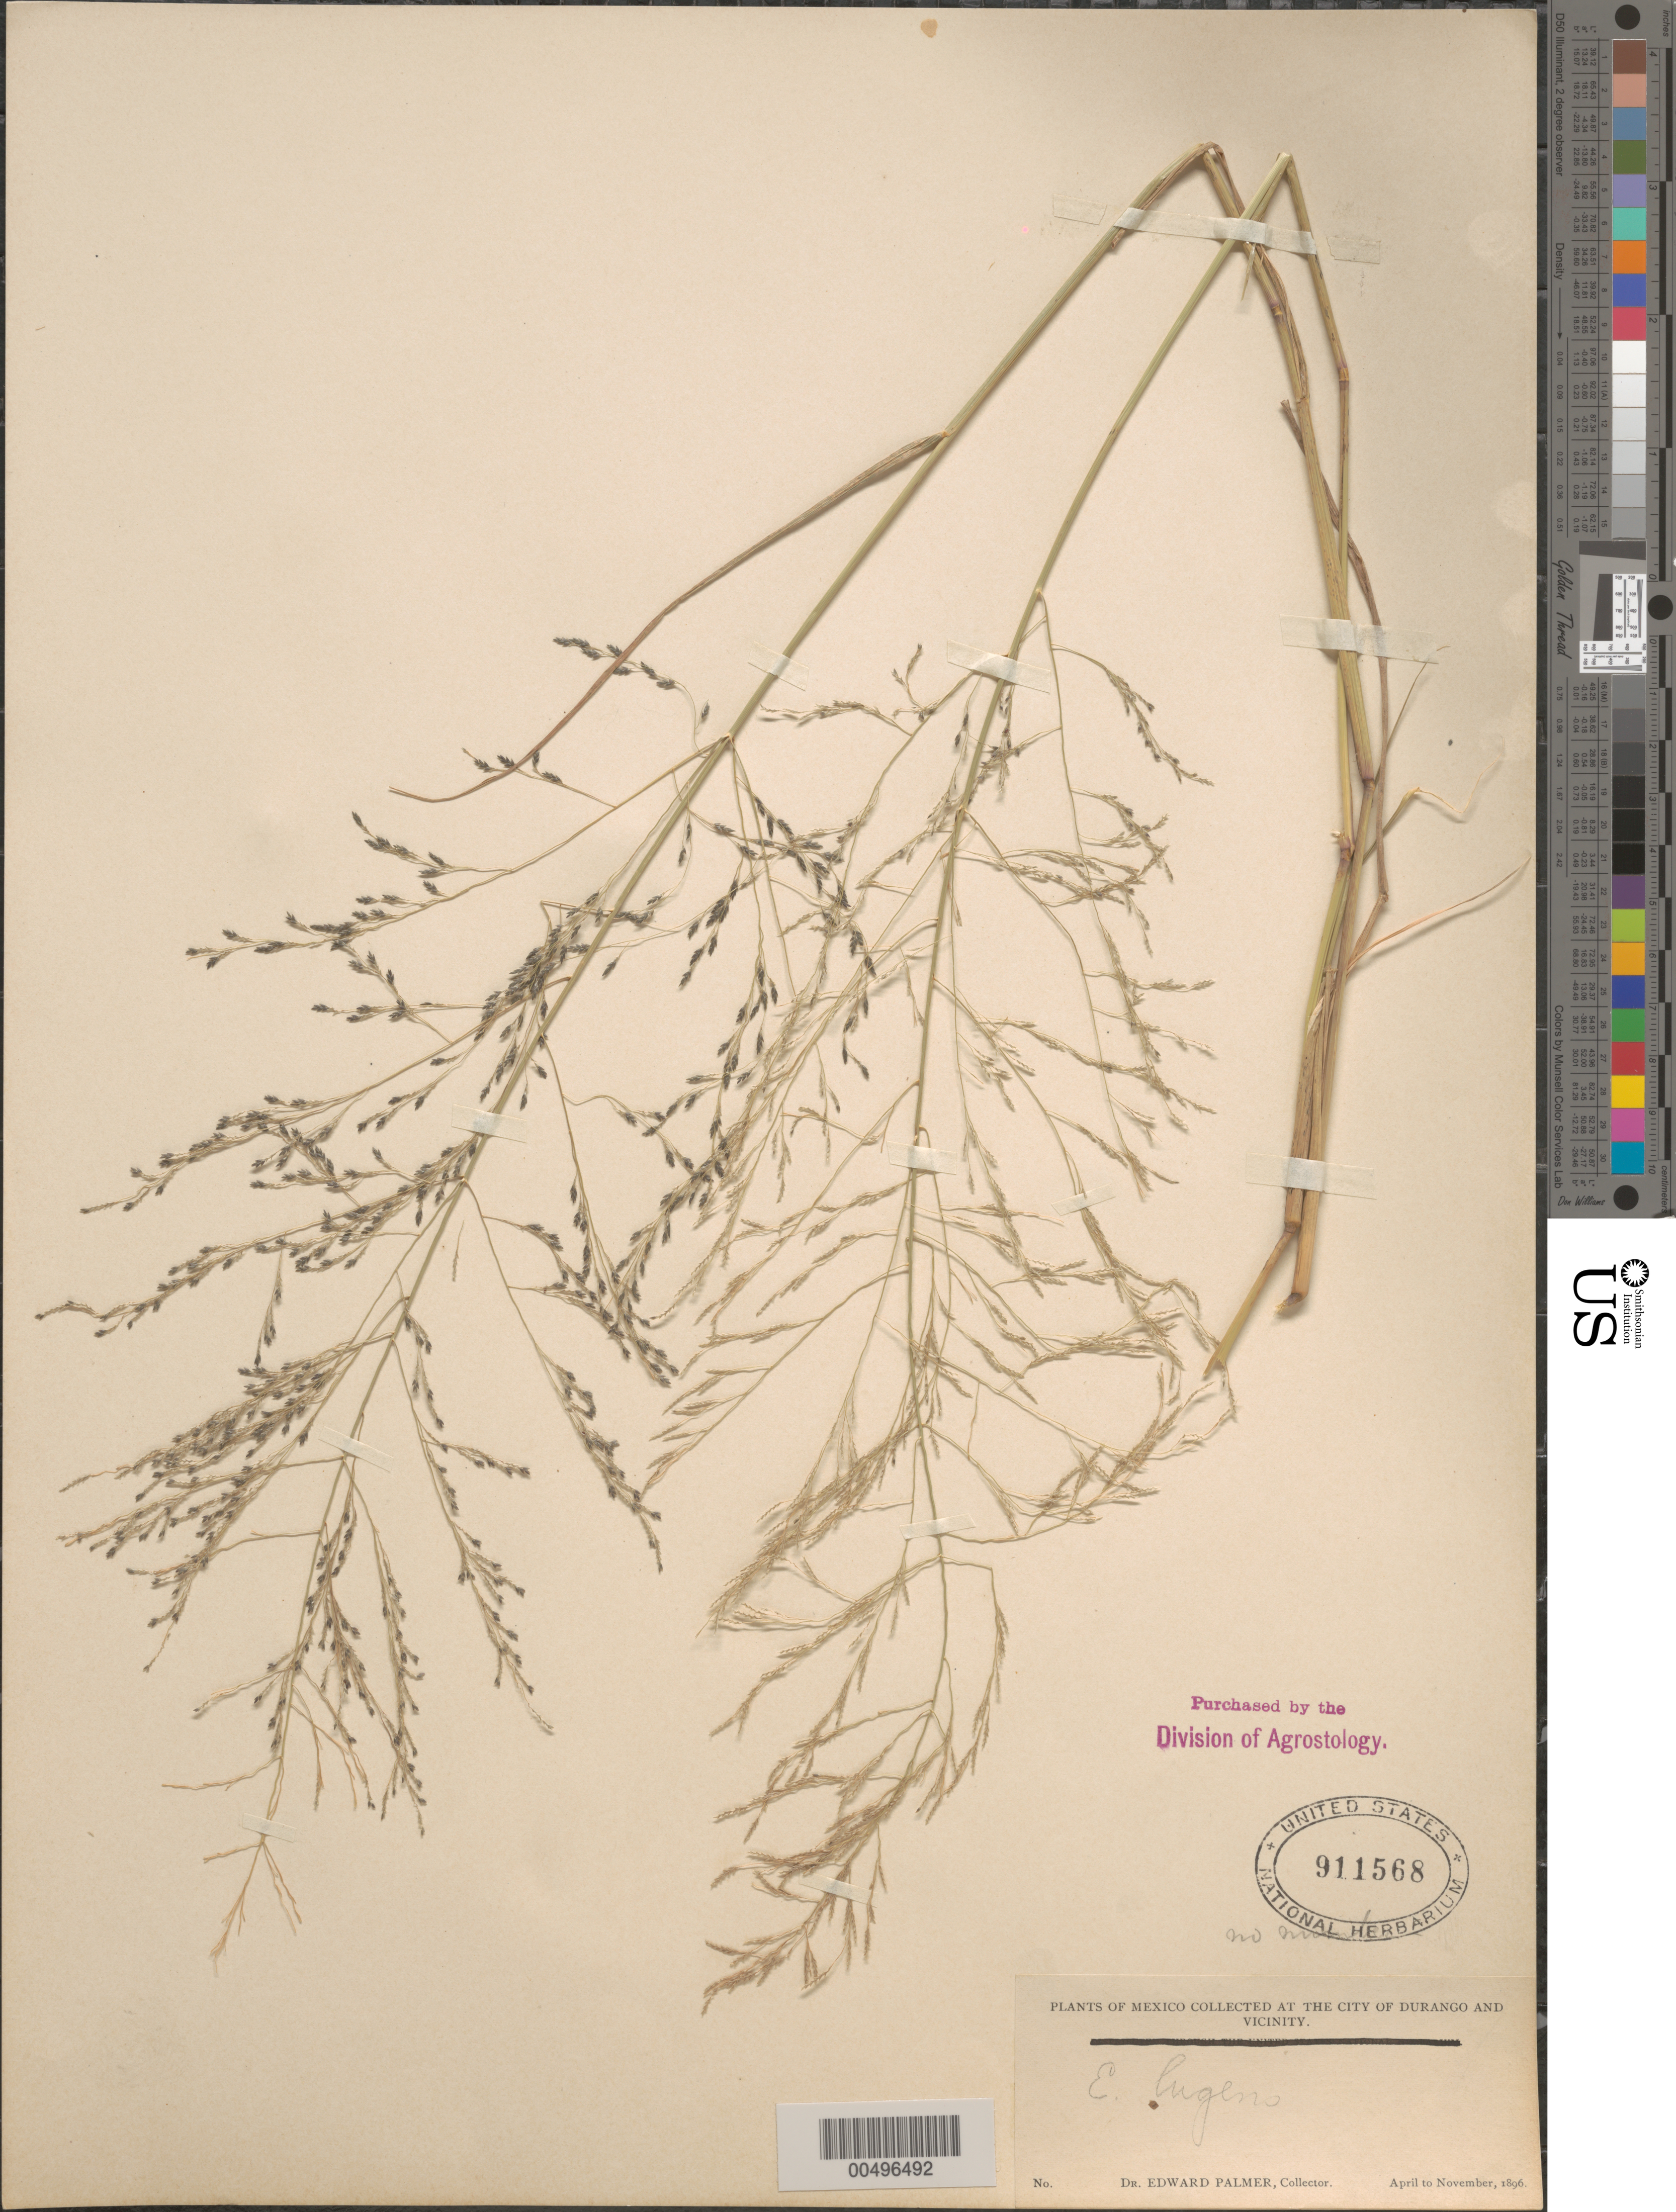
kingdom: Plantae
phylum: Tracheophyta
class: Liliopsida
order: Poales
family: Poaceae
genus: Eragrostis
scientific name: Eragrostis pectinacea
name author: (Michx.) Nees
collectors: E. Palmer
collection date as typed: Apr 1896 to Nov 1896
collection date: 1896-04/1896-11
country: Mexico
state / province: Durango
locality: City of Durango and vicinity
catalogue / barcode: US 911568